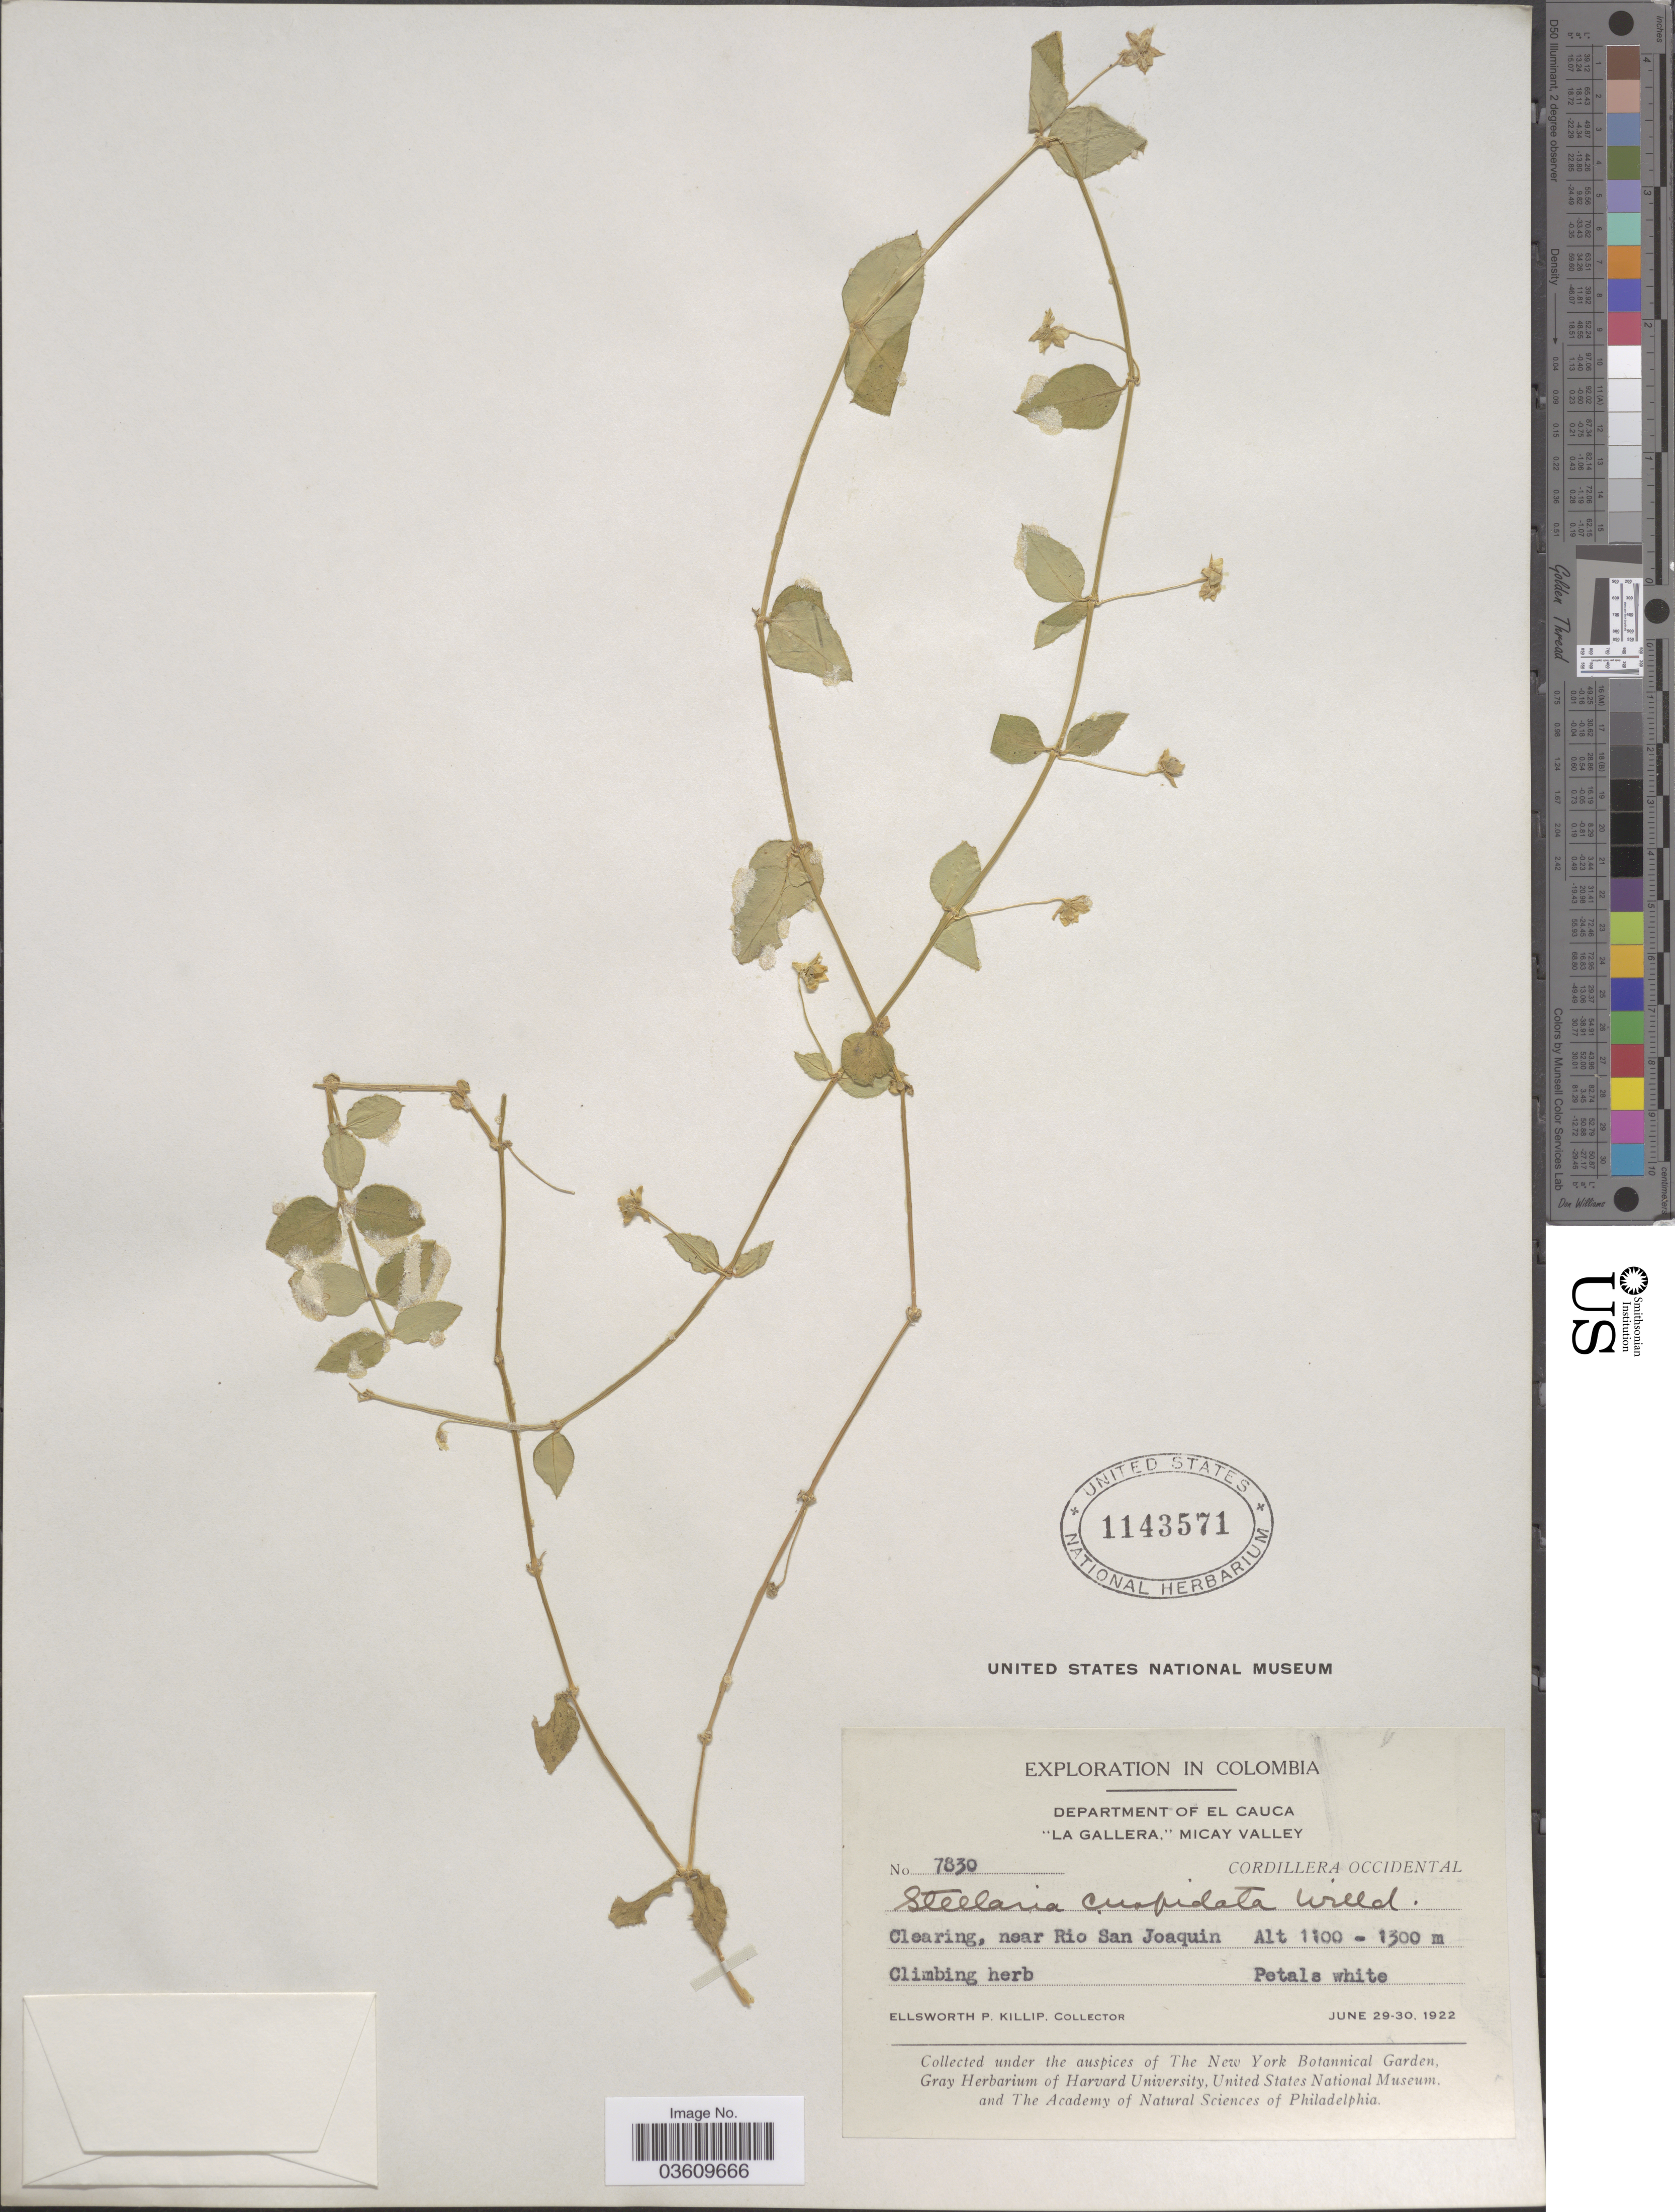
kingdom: Plantae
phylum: Tracheophyta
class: Magnoliopsida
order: Caryophyllales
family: Caryophyllaceae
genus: Stellaria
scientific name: Stellaria cuspidata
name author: Willd. ex Schltdl.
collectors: E. P. Killip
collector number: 7830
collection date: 1922-06-29/1922-06-30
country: Colombia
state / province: Cauca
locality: Department of El Cauca. "La Gallera," Micay Valley. Cordillera Occidental. Clearing, near Rio San Joaquin.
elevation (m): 1100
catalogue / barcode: US 1143571